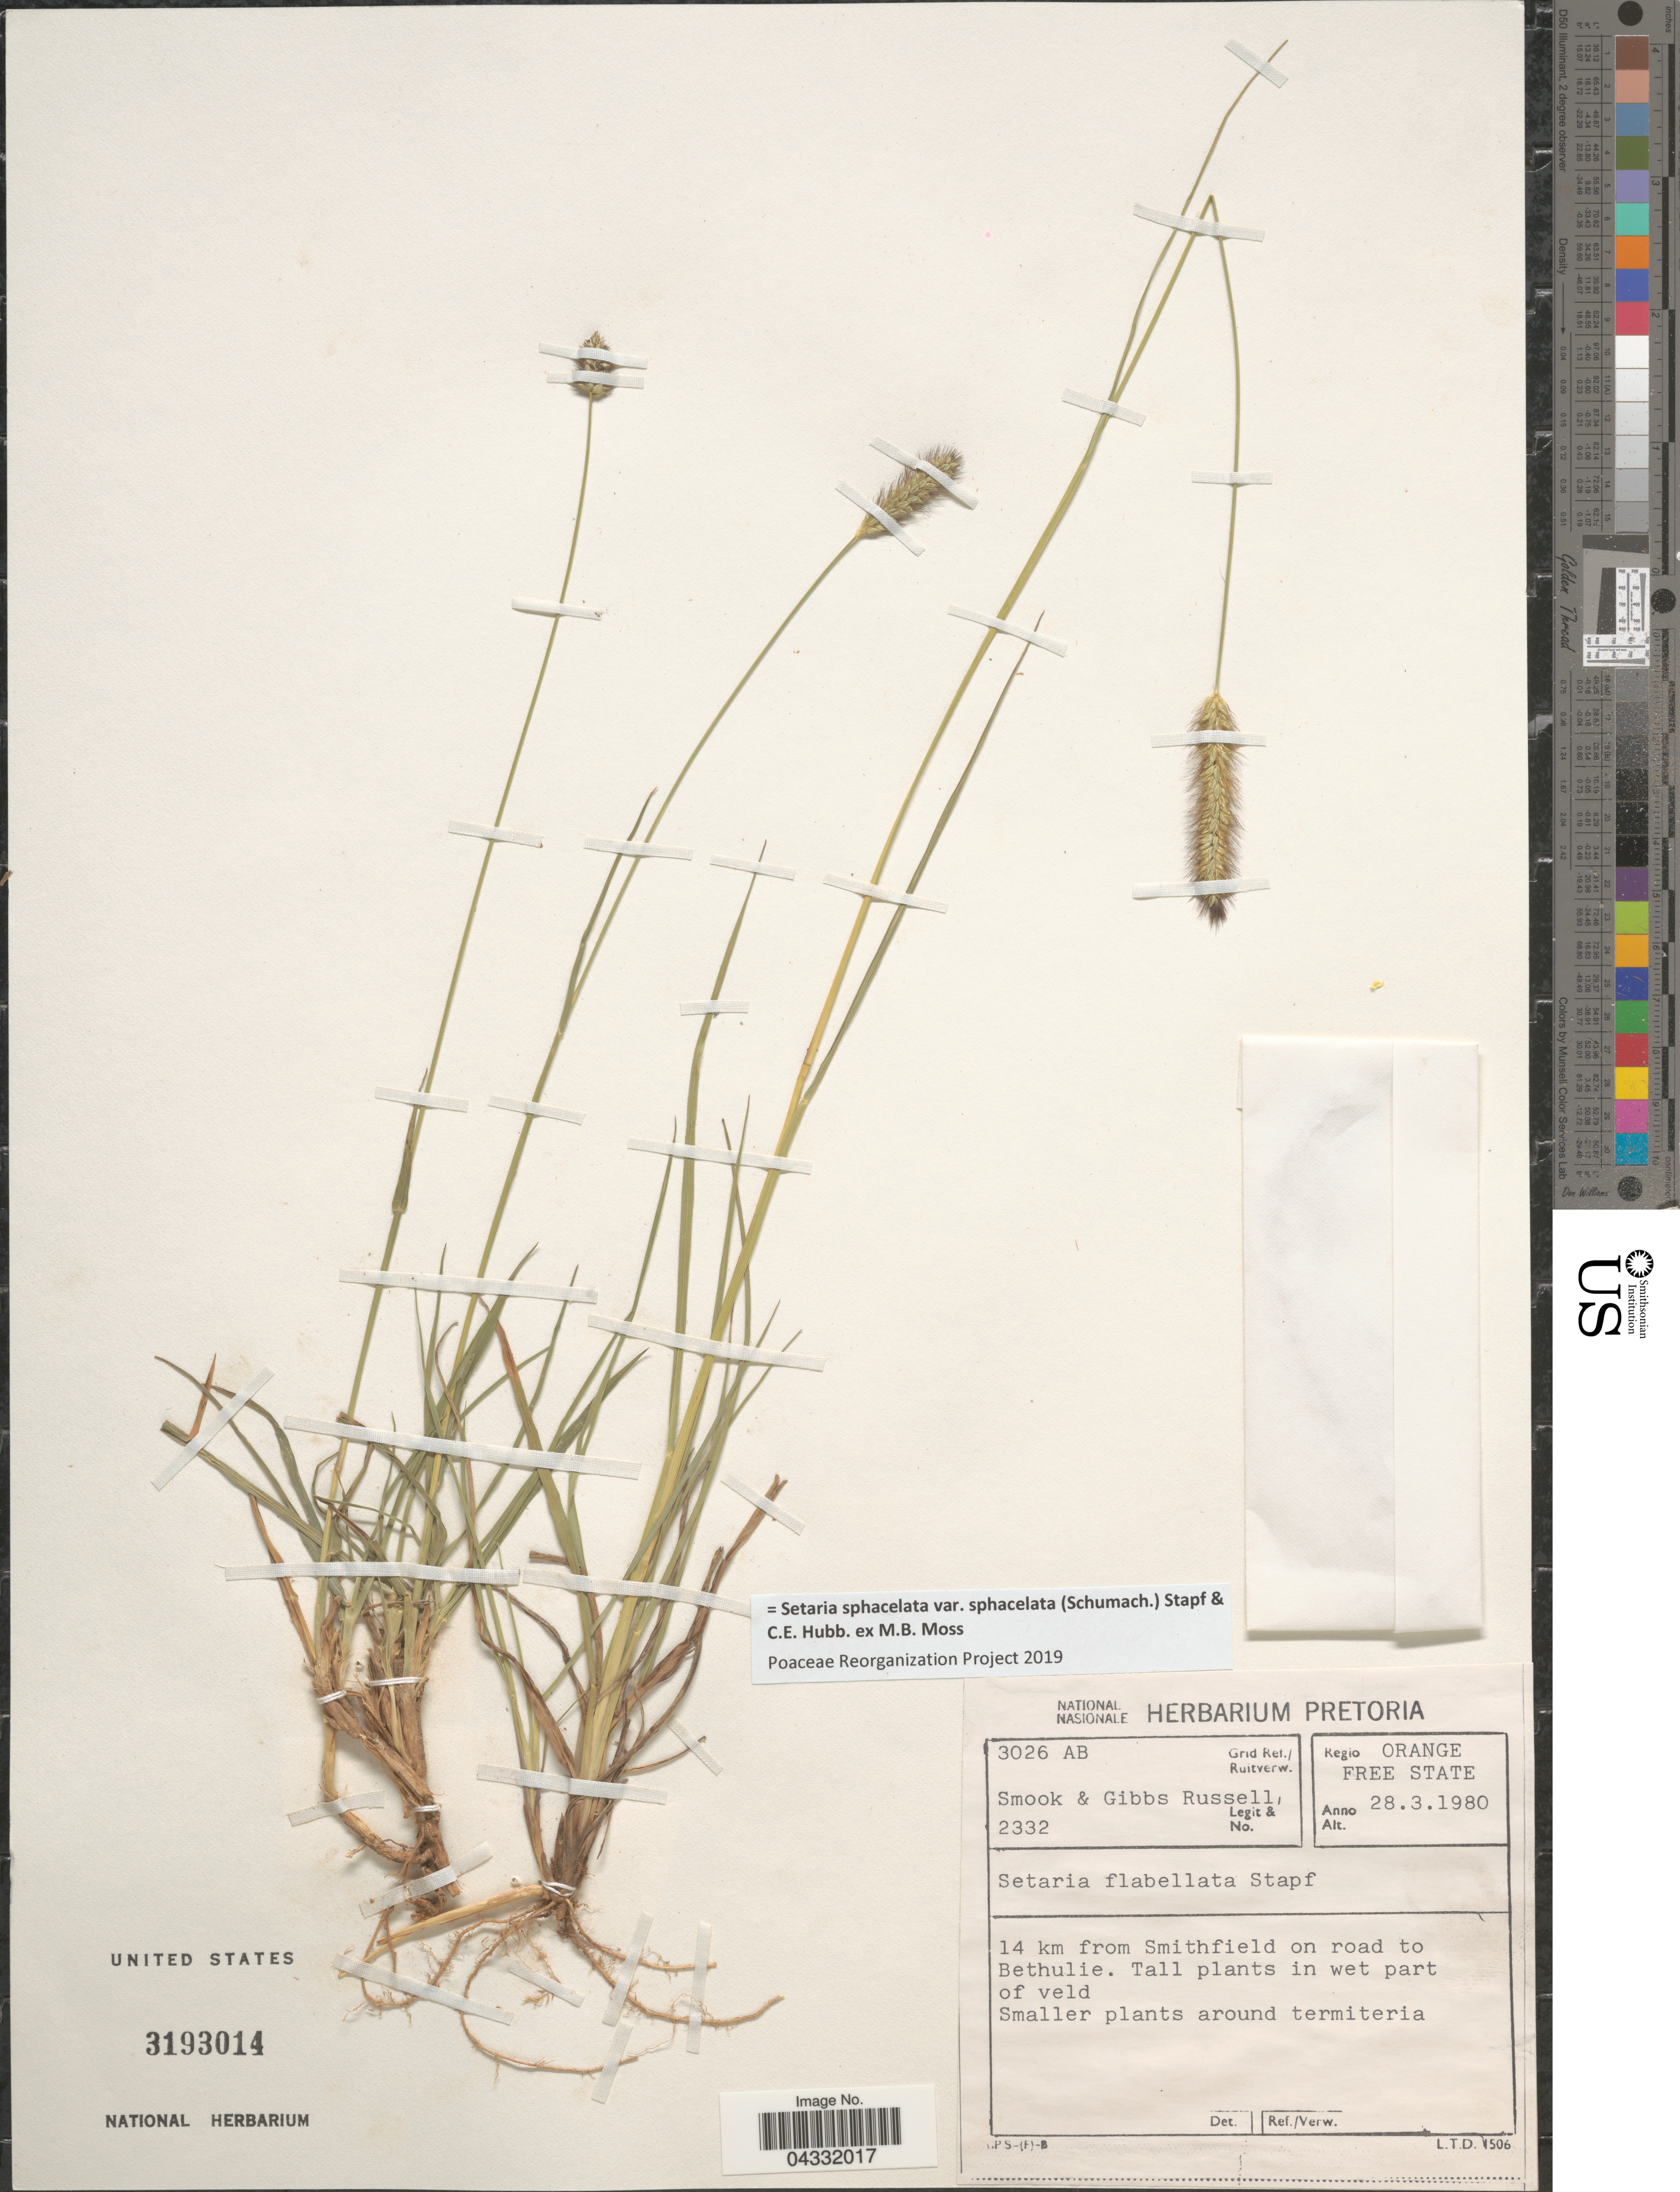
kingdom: Plantae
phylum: Tracheophyta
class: Liliopsida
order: Poales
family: Poaceae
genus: Setaria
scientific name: Setaria sphacelata var. sphacelata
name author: (Schumach.) Stapf & C. E. Hubb. ex M.B. Moss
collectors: Smook & Gibbs-Russell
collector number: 2332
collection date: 1980-03-28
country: South Africa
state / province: Free State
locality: Grid Ref./ Ruitverw. 3026 AB. Regio Orange Free State. 14 km from Smithfield on road to Bethulie.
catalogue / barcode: US 3193014